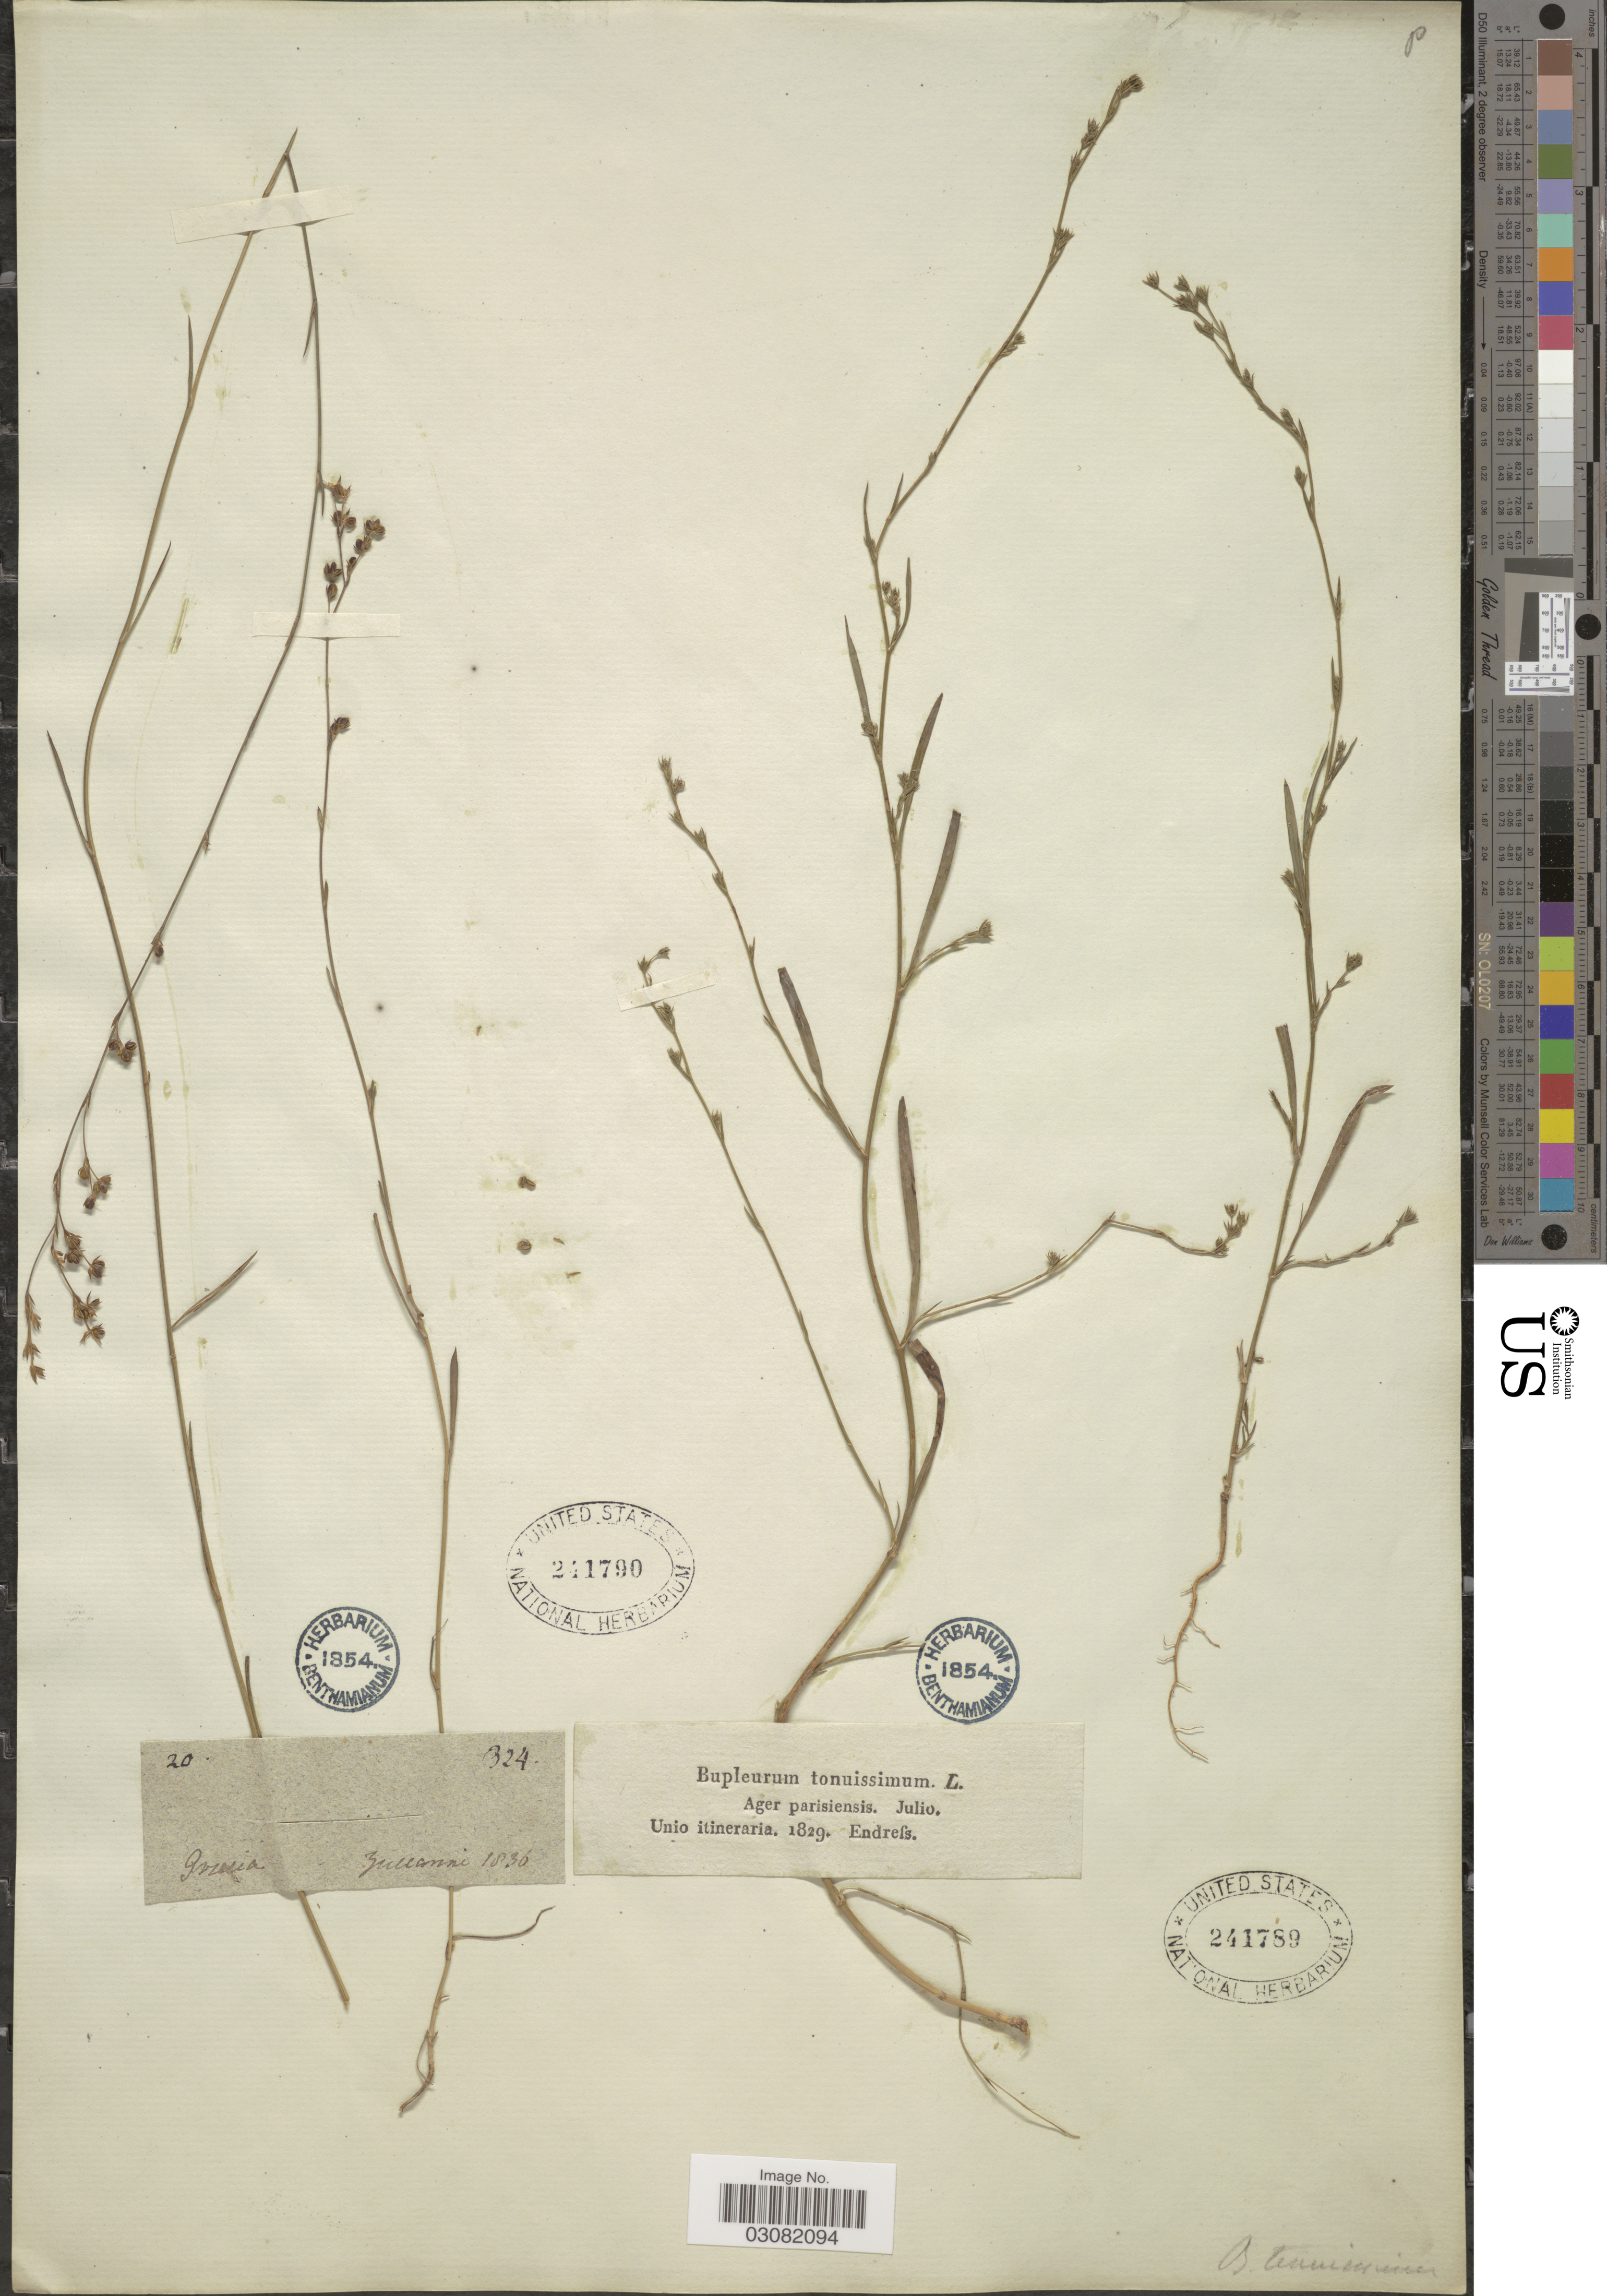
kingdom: Plantae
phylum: Tracheophyta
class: Magnoliopsida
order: Apiales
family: Apiaceae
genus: Bupleurum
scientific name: Bupleurum tenuissimum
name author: L.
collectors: -- Endress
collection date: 1829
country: France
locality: Ager parisiensis.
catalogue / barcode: US 241789